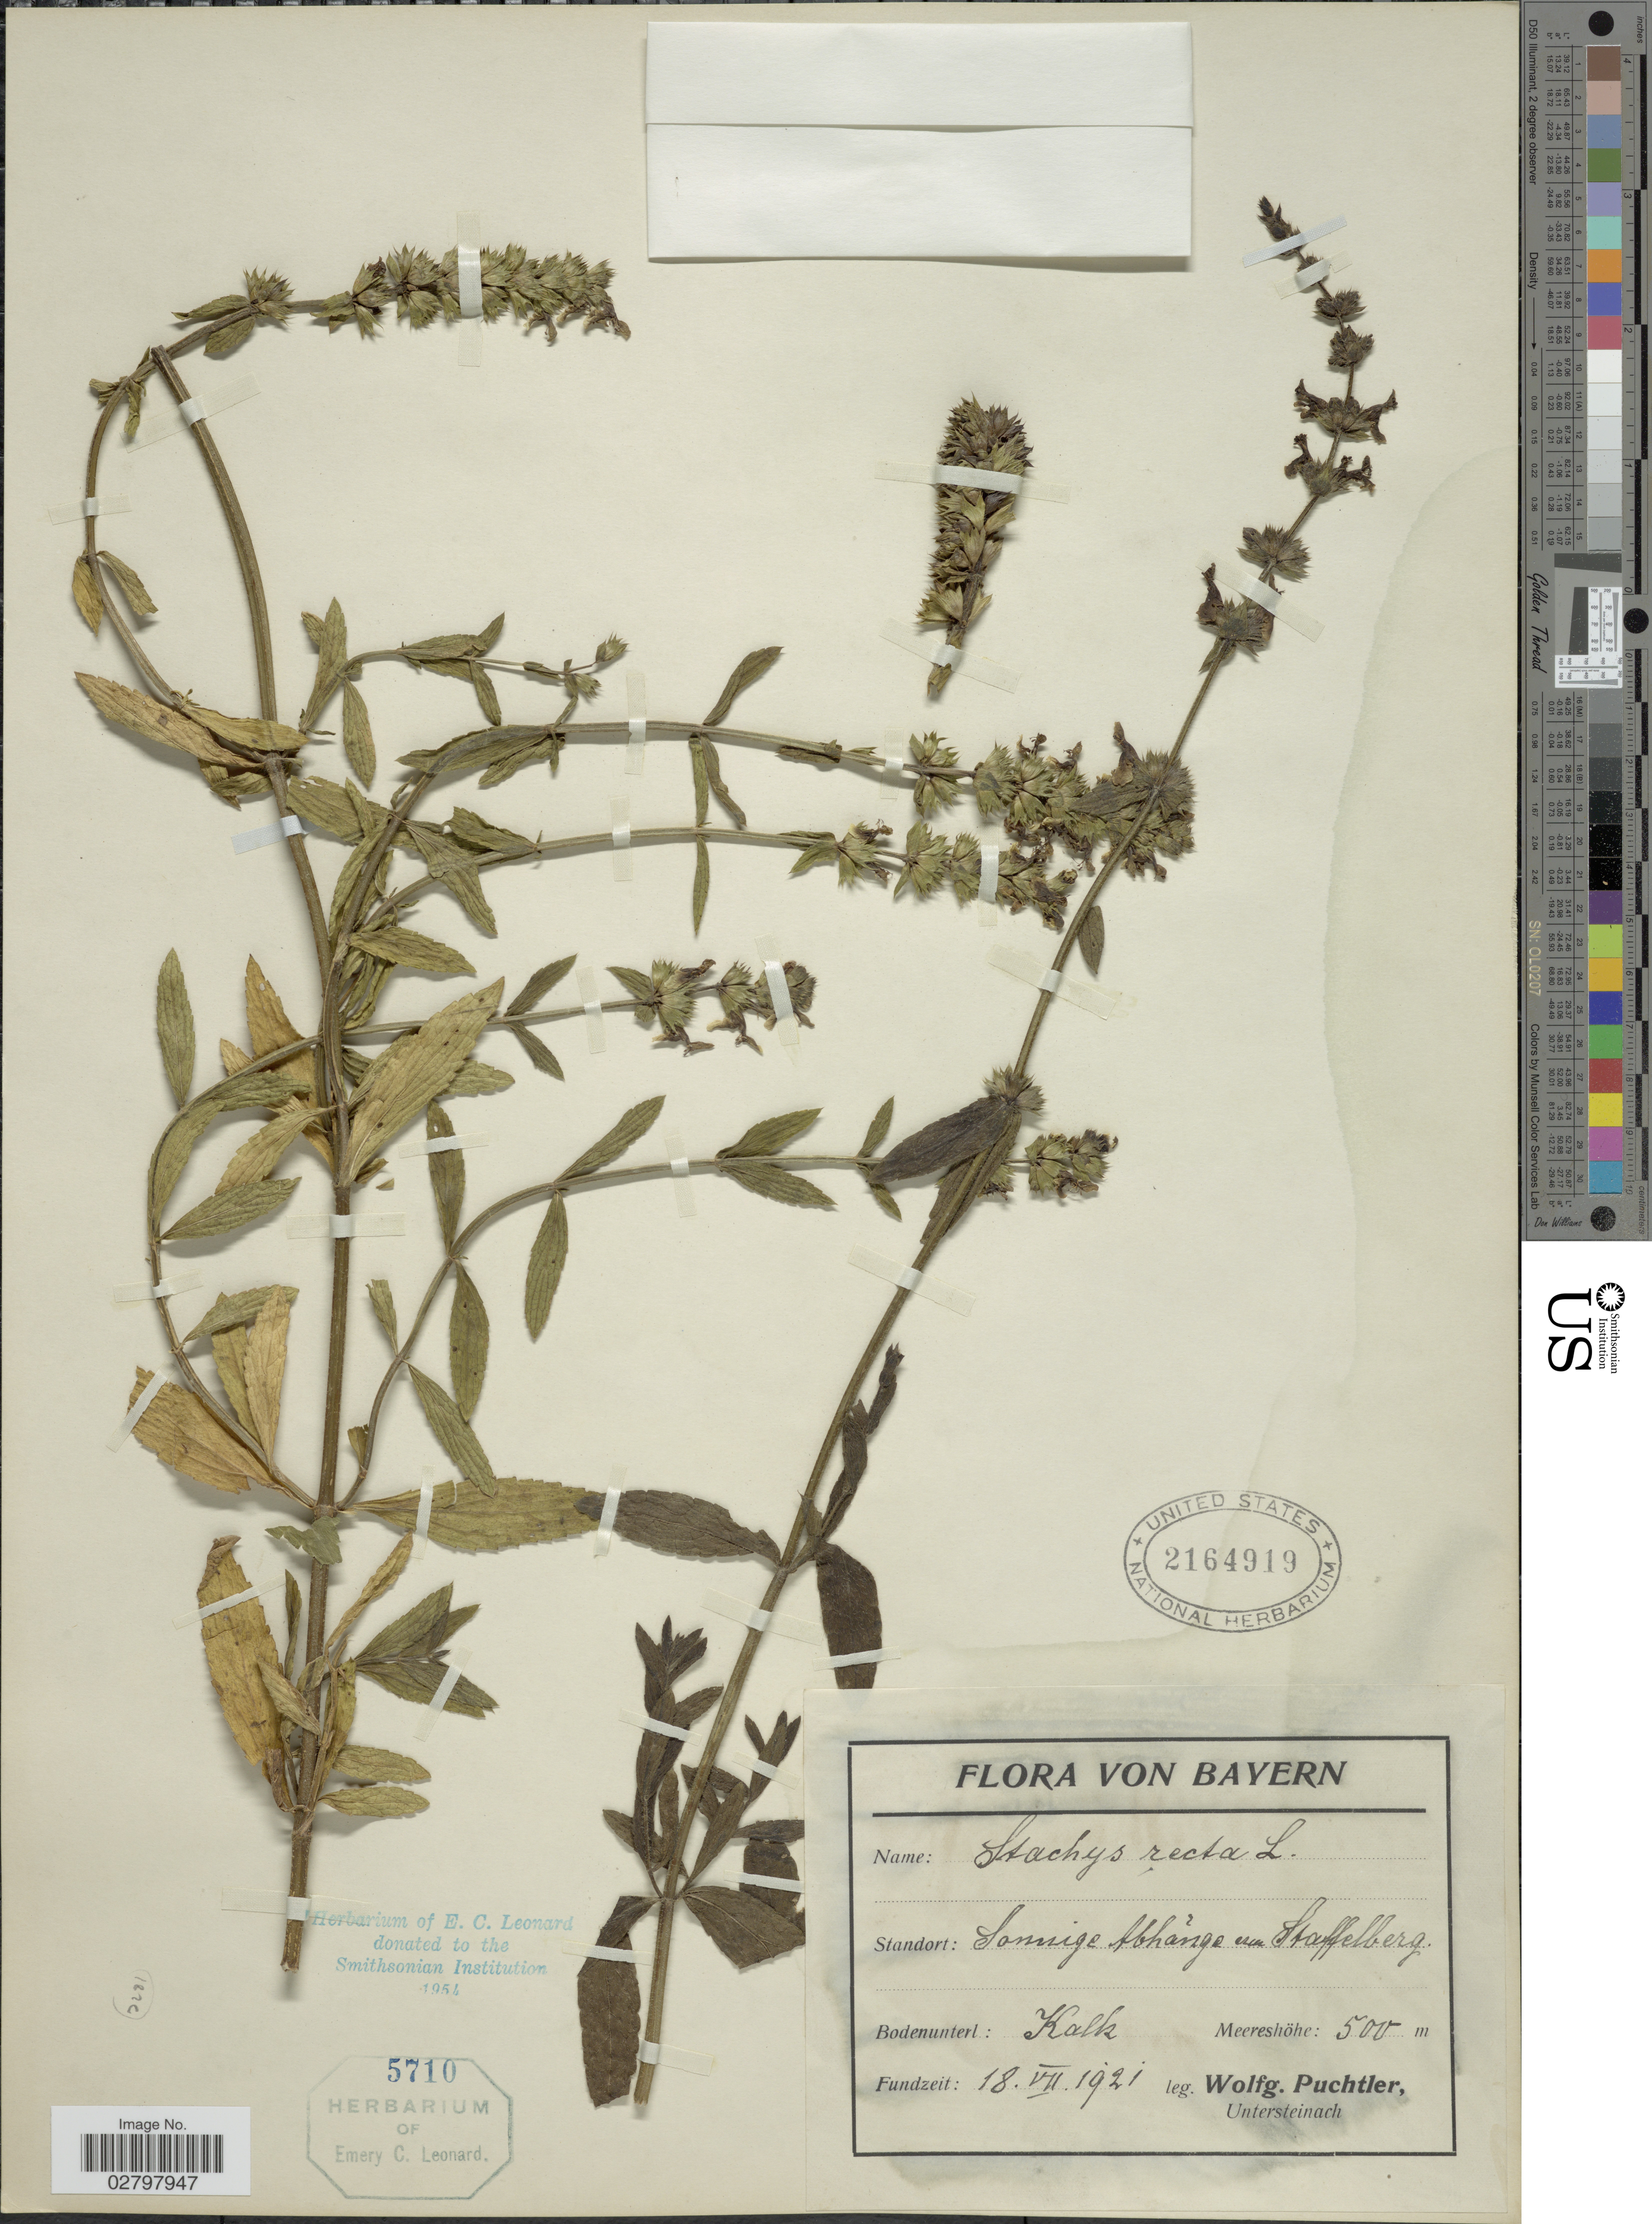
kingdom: Plantae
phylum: Tracheophyta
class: Magnoliopsida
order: Lamiales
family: Lamiaceae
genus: Stachys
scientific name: Stachys recta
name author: L.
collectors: W. Puchtler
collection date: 1921-07-18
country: Germany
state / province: Bayern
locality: Standort: Sonnige Abhange un Staffelberg, Kalk.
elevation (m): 500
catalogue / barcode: US 2164919